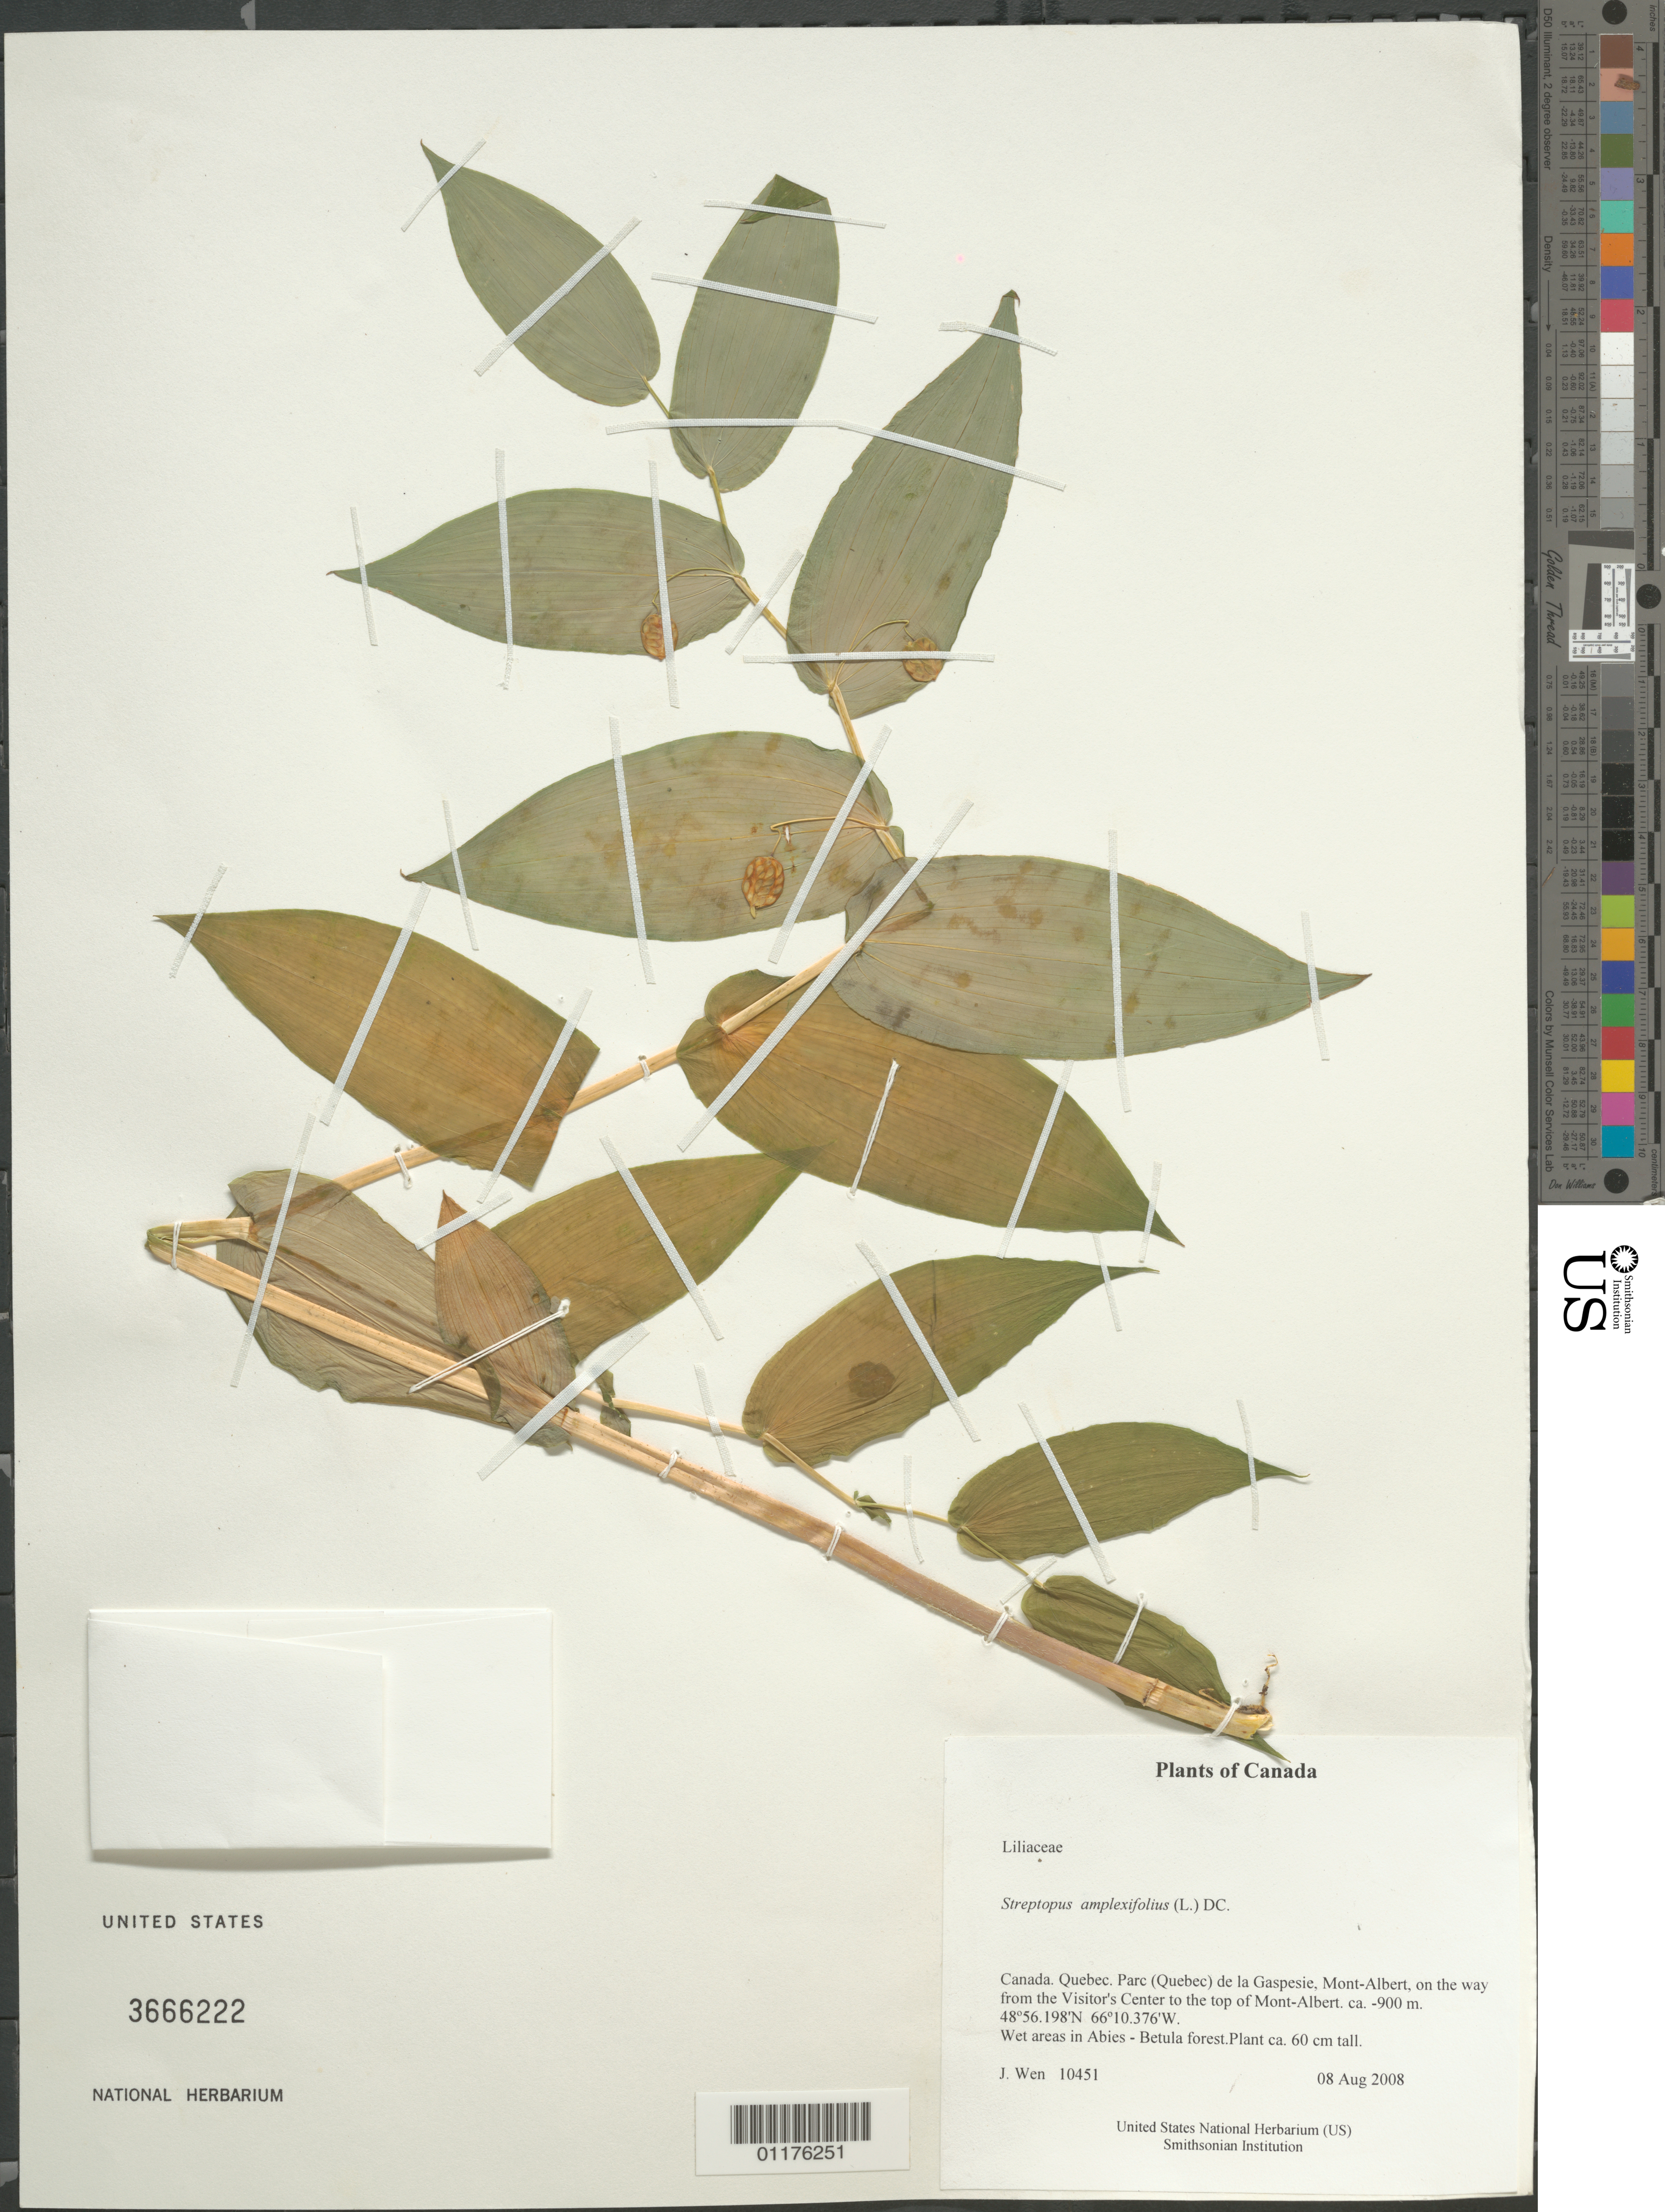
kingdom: Plantae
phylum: Tracheophyta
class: Liliopsida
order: Liliales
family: Liliaceae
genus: Streptopus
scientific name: Streptopus amplexifolius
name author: DC.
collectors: J. Wen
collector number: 10451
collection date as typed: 08 Aug 2008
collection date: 2008-08-08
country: Canada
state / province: Quebec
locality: Parc (Quebec) de la Gaspesie, Mont-Albert, on the way from the Visitor's Center to the top of Mont-Albert.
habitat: Wet areas in Abies - Betula forest.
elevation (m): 900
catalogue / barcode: US 3666222